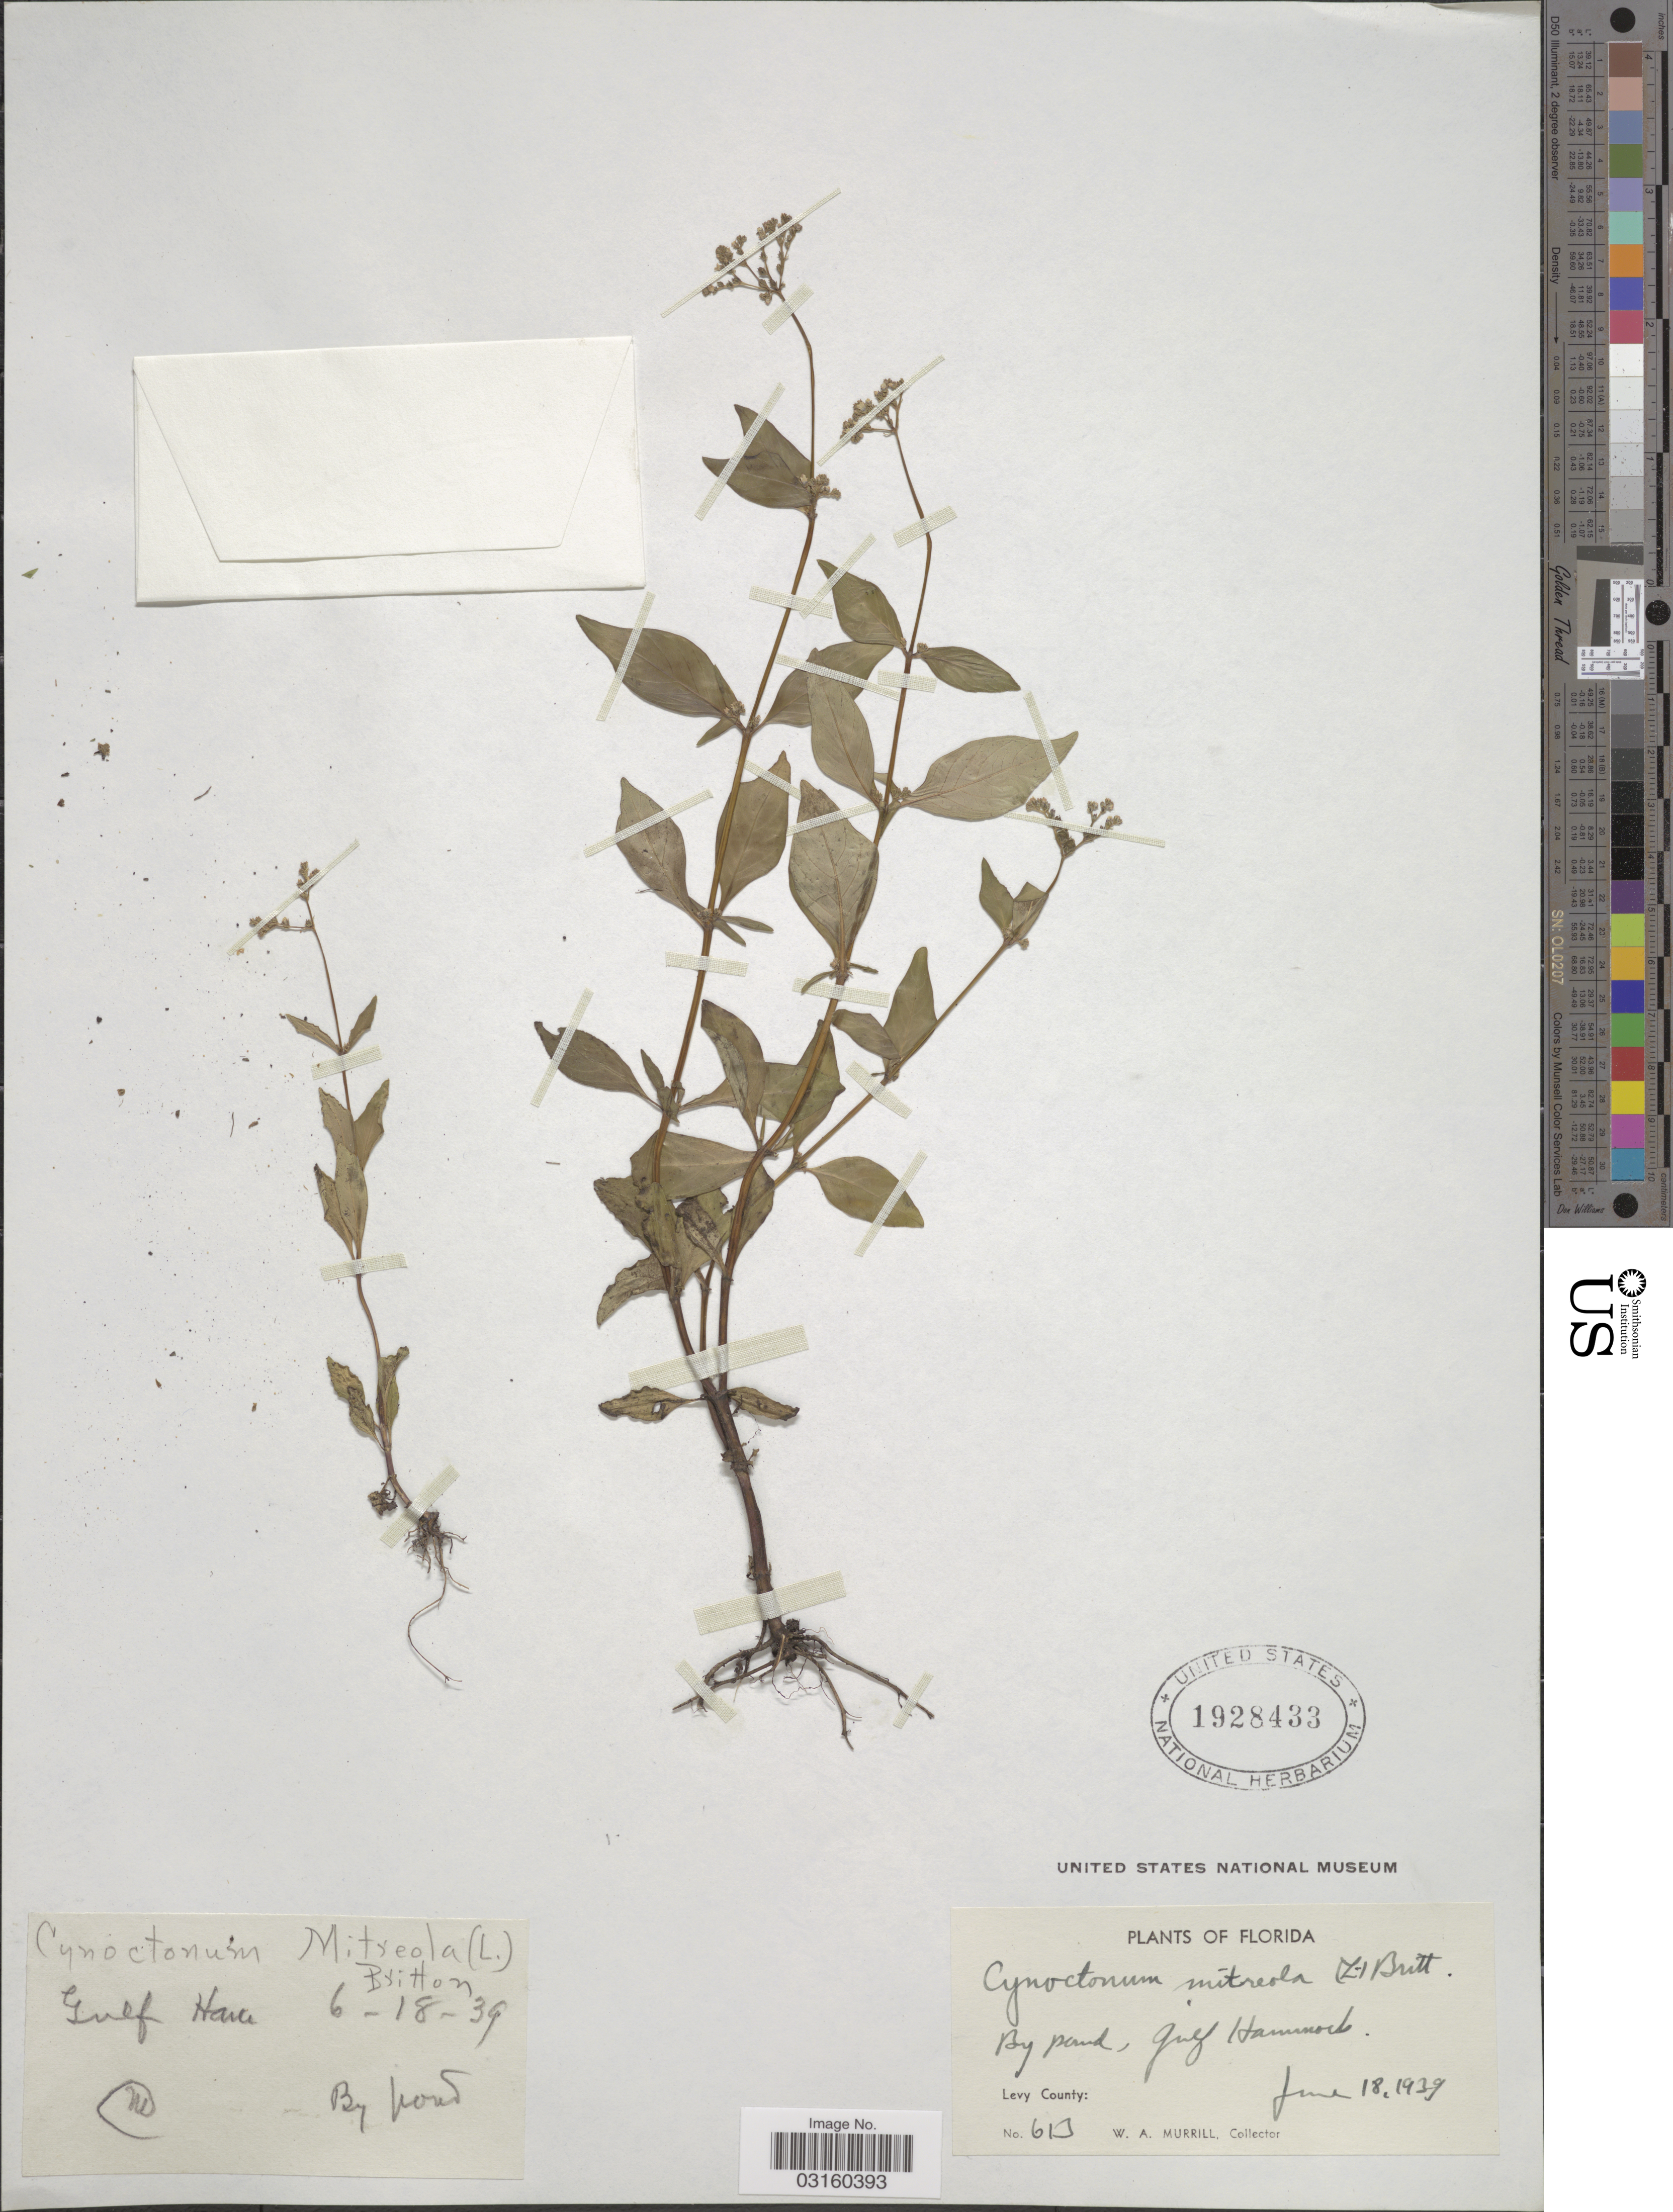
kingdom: Plantae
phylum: Tracheophyta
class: Magnoliopsida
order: Gentianales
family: Loganiaceae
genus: Mitreola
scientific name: Mitreola petiolata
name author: (J.F. Gmel.) Torr. & A. Gray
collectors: W. A. Murrill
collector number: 613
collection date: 1939-06-18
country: United States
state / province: Florida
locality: By pond, Gulf Hammock.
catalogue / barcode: US 1928433